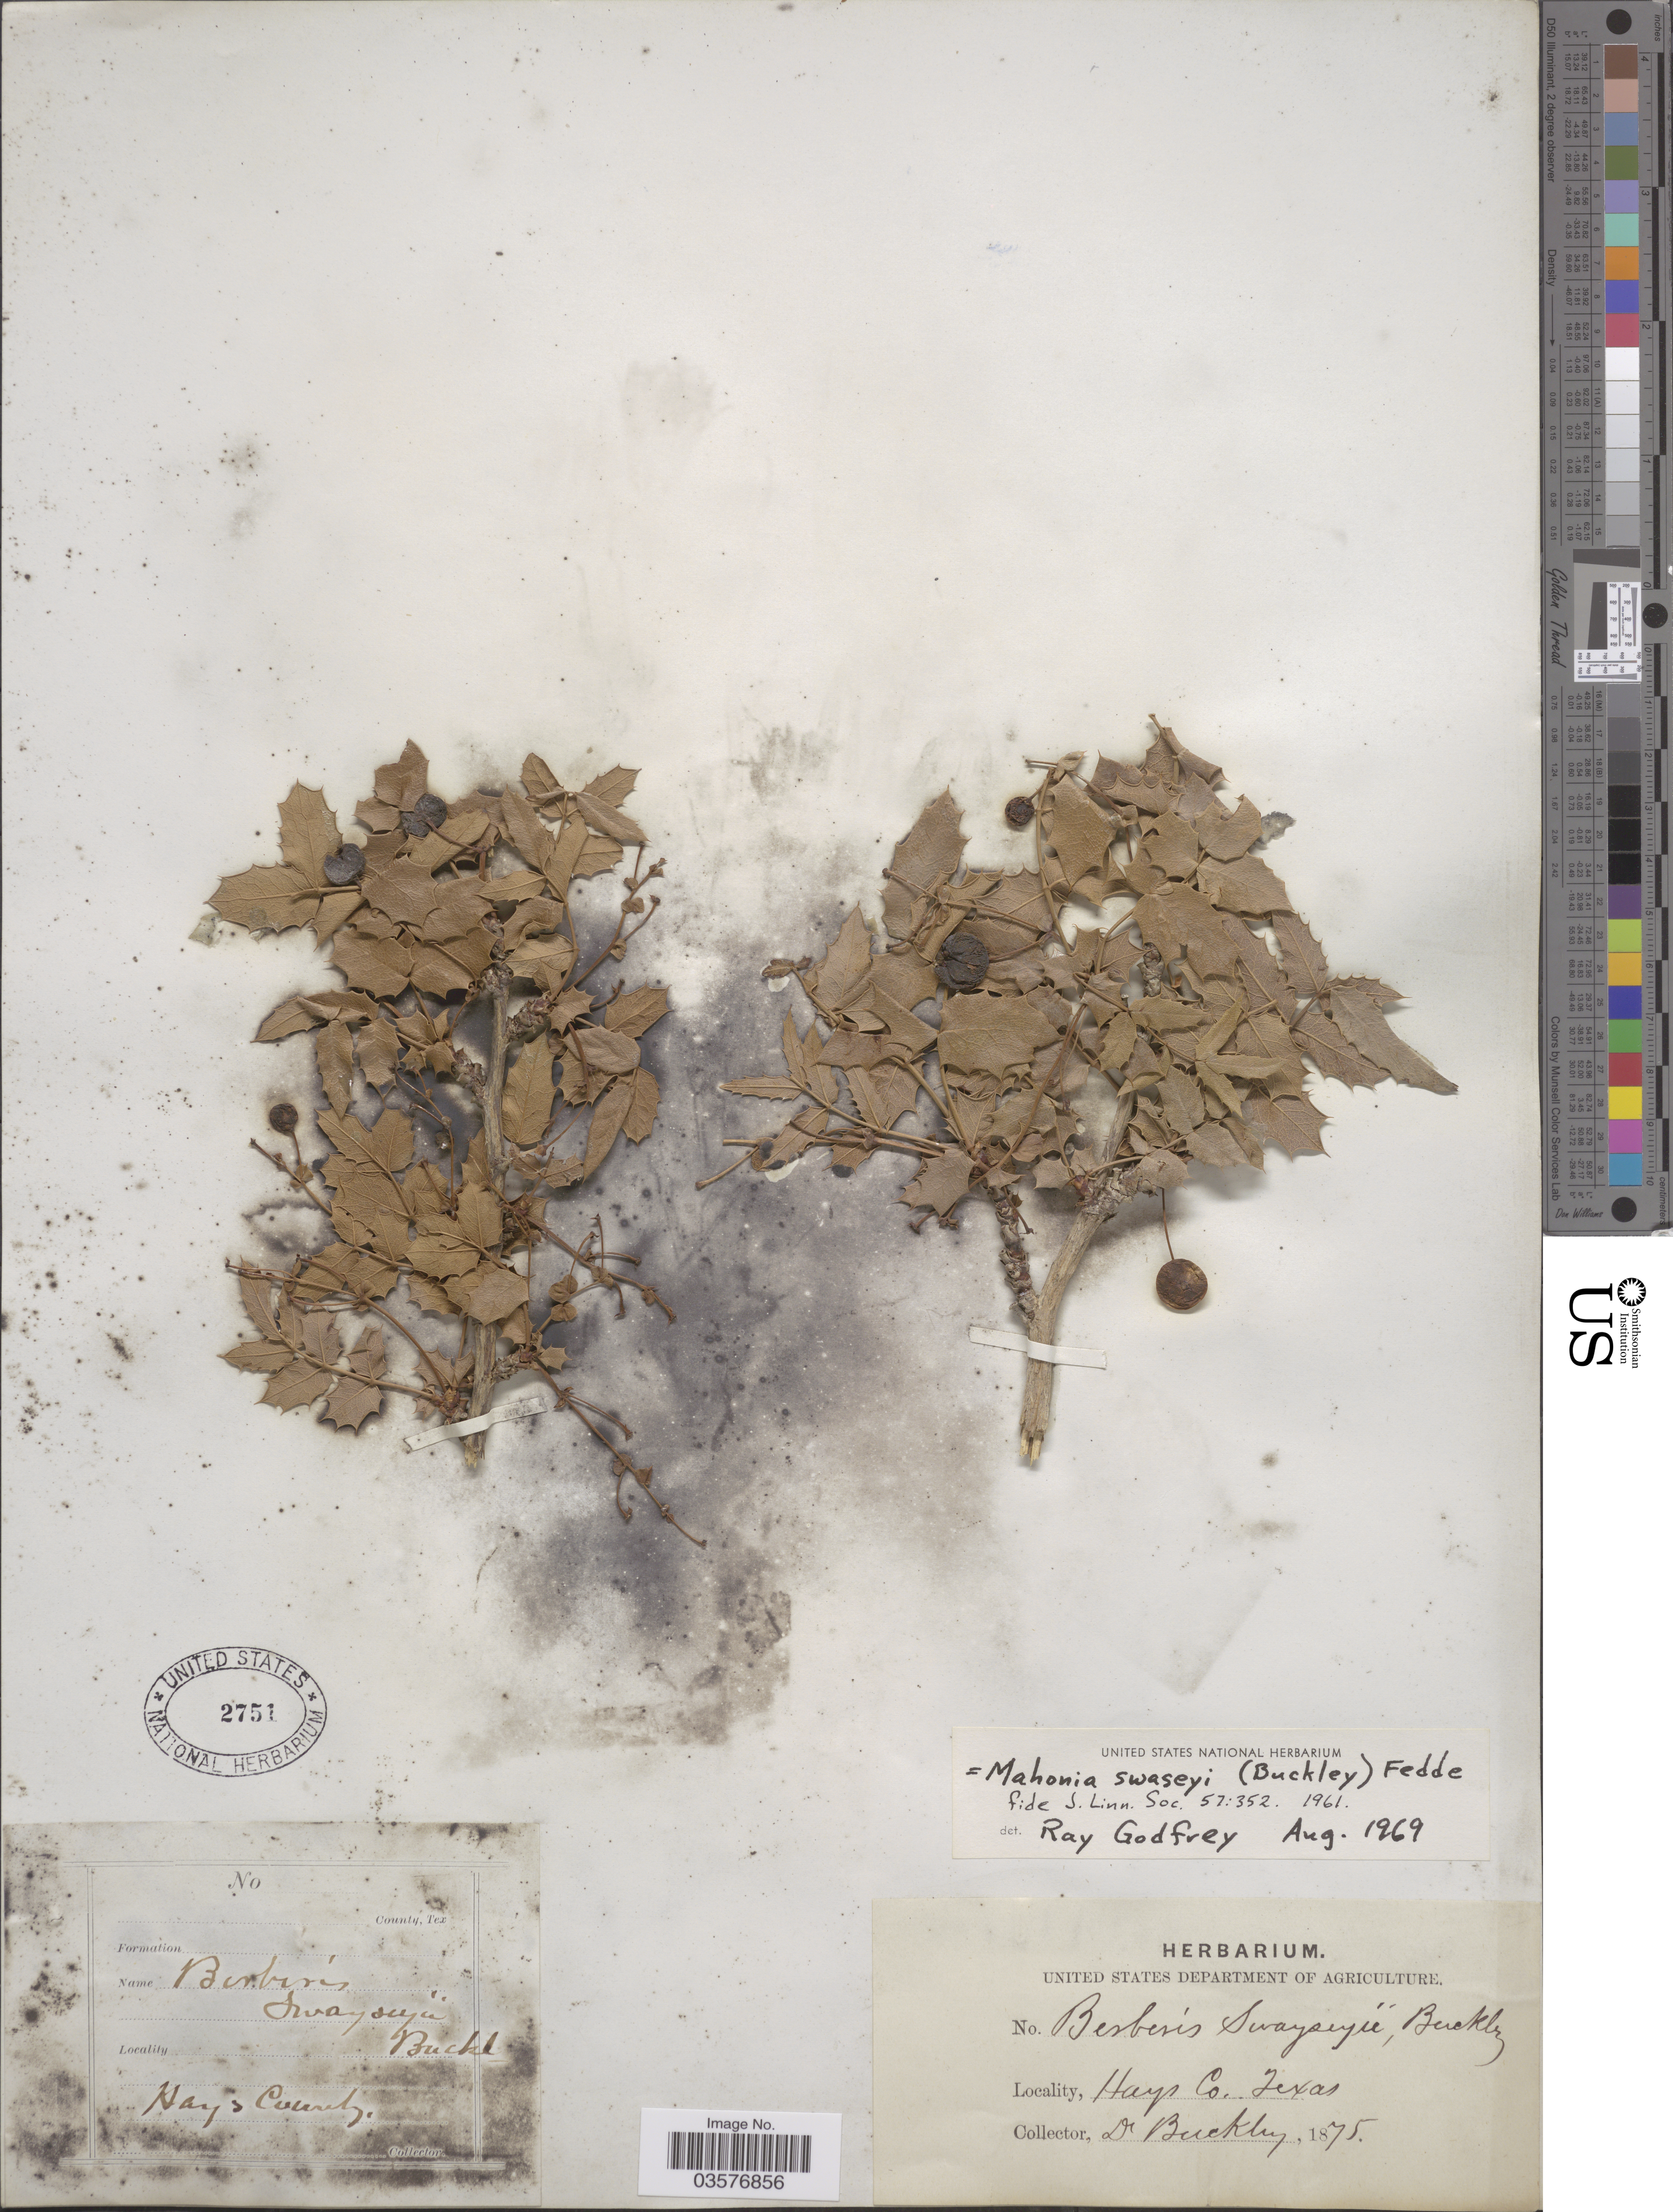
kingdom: Plantae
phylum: Tracheophyta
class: Magnoliopsida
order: Ranunculales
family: Berberidaceae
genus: Mahonia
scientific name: Mahonia swaseyi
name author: (Buckley ex M.J. Young) Fedde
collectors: -- Buckley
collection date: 1875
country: United States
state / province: Texas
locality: Hays County.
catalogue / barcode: US 2751